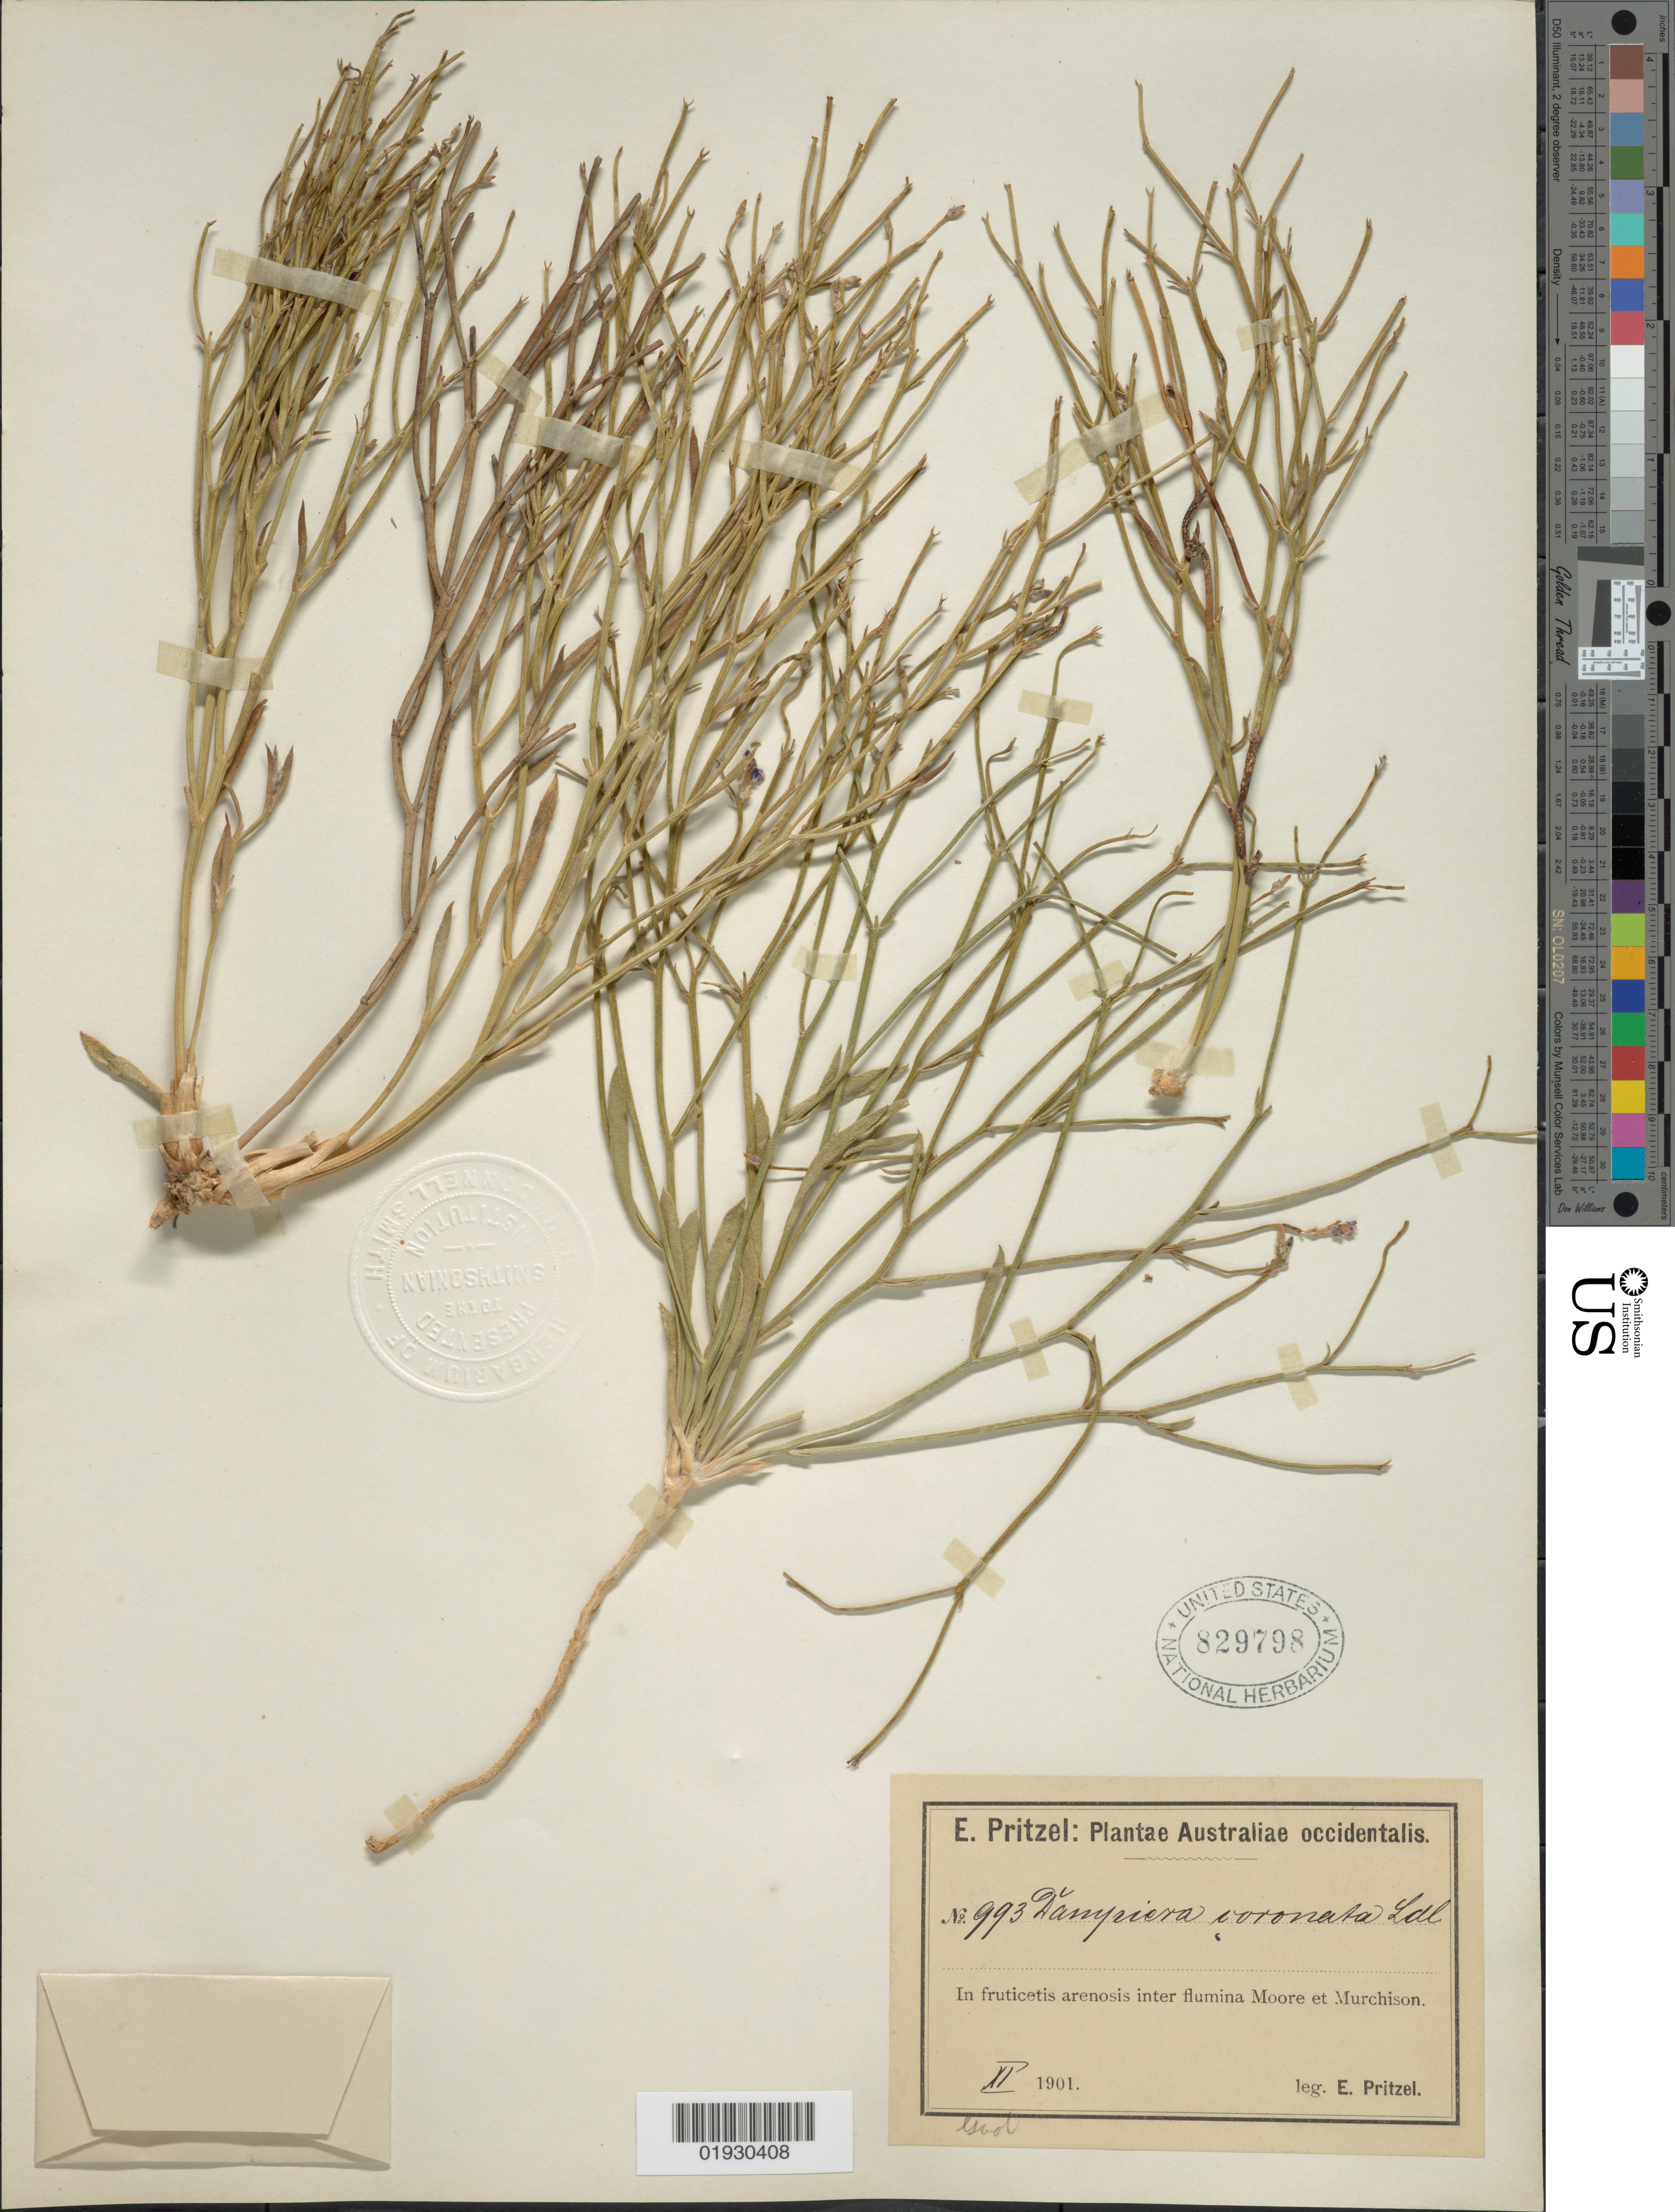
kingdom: Plantae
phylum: Tracheophyta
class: Magnoliopsida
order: Asterales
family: Goodeniaceae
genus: Dampiera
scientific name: Dampiera mooreana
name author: E. Pritz.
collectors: E. G. Pritzel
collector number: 993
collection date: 1901-11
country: Australia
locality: In fruticetis arenosis inter flumina Moore et Murchison.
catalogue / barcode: US 829798